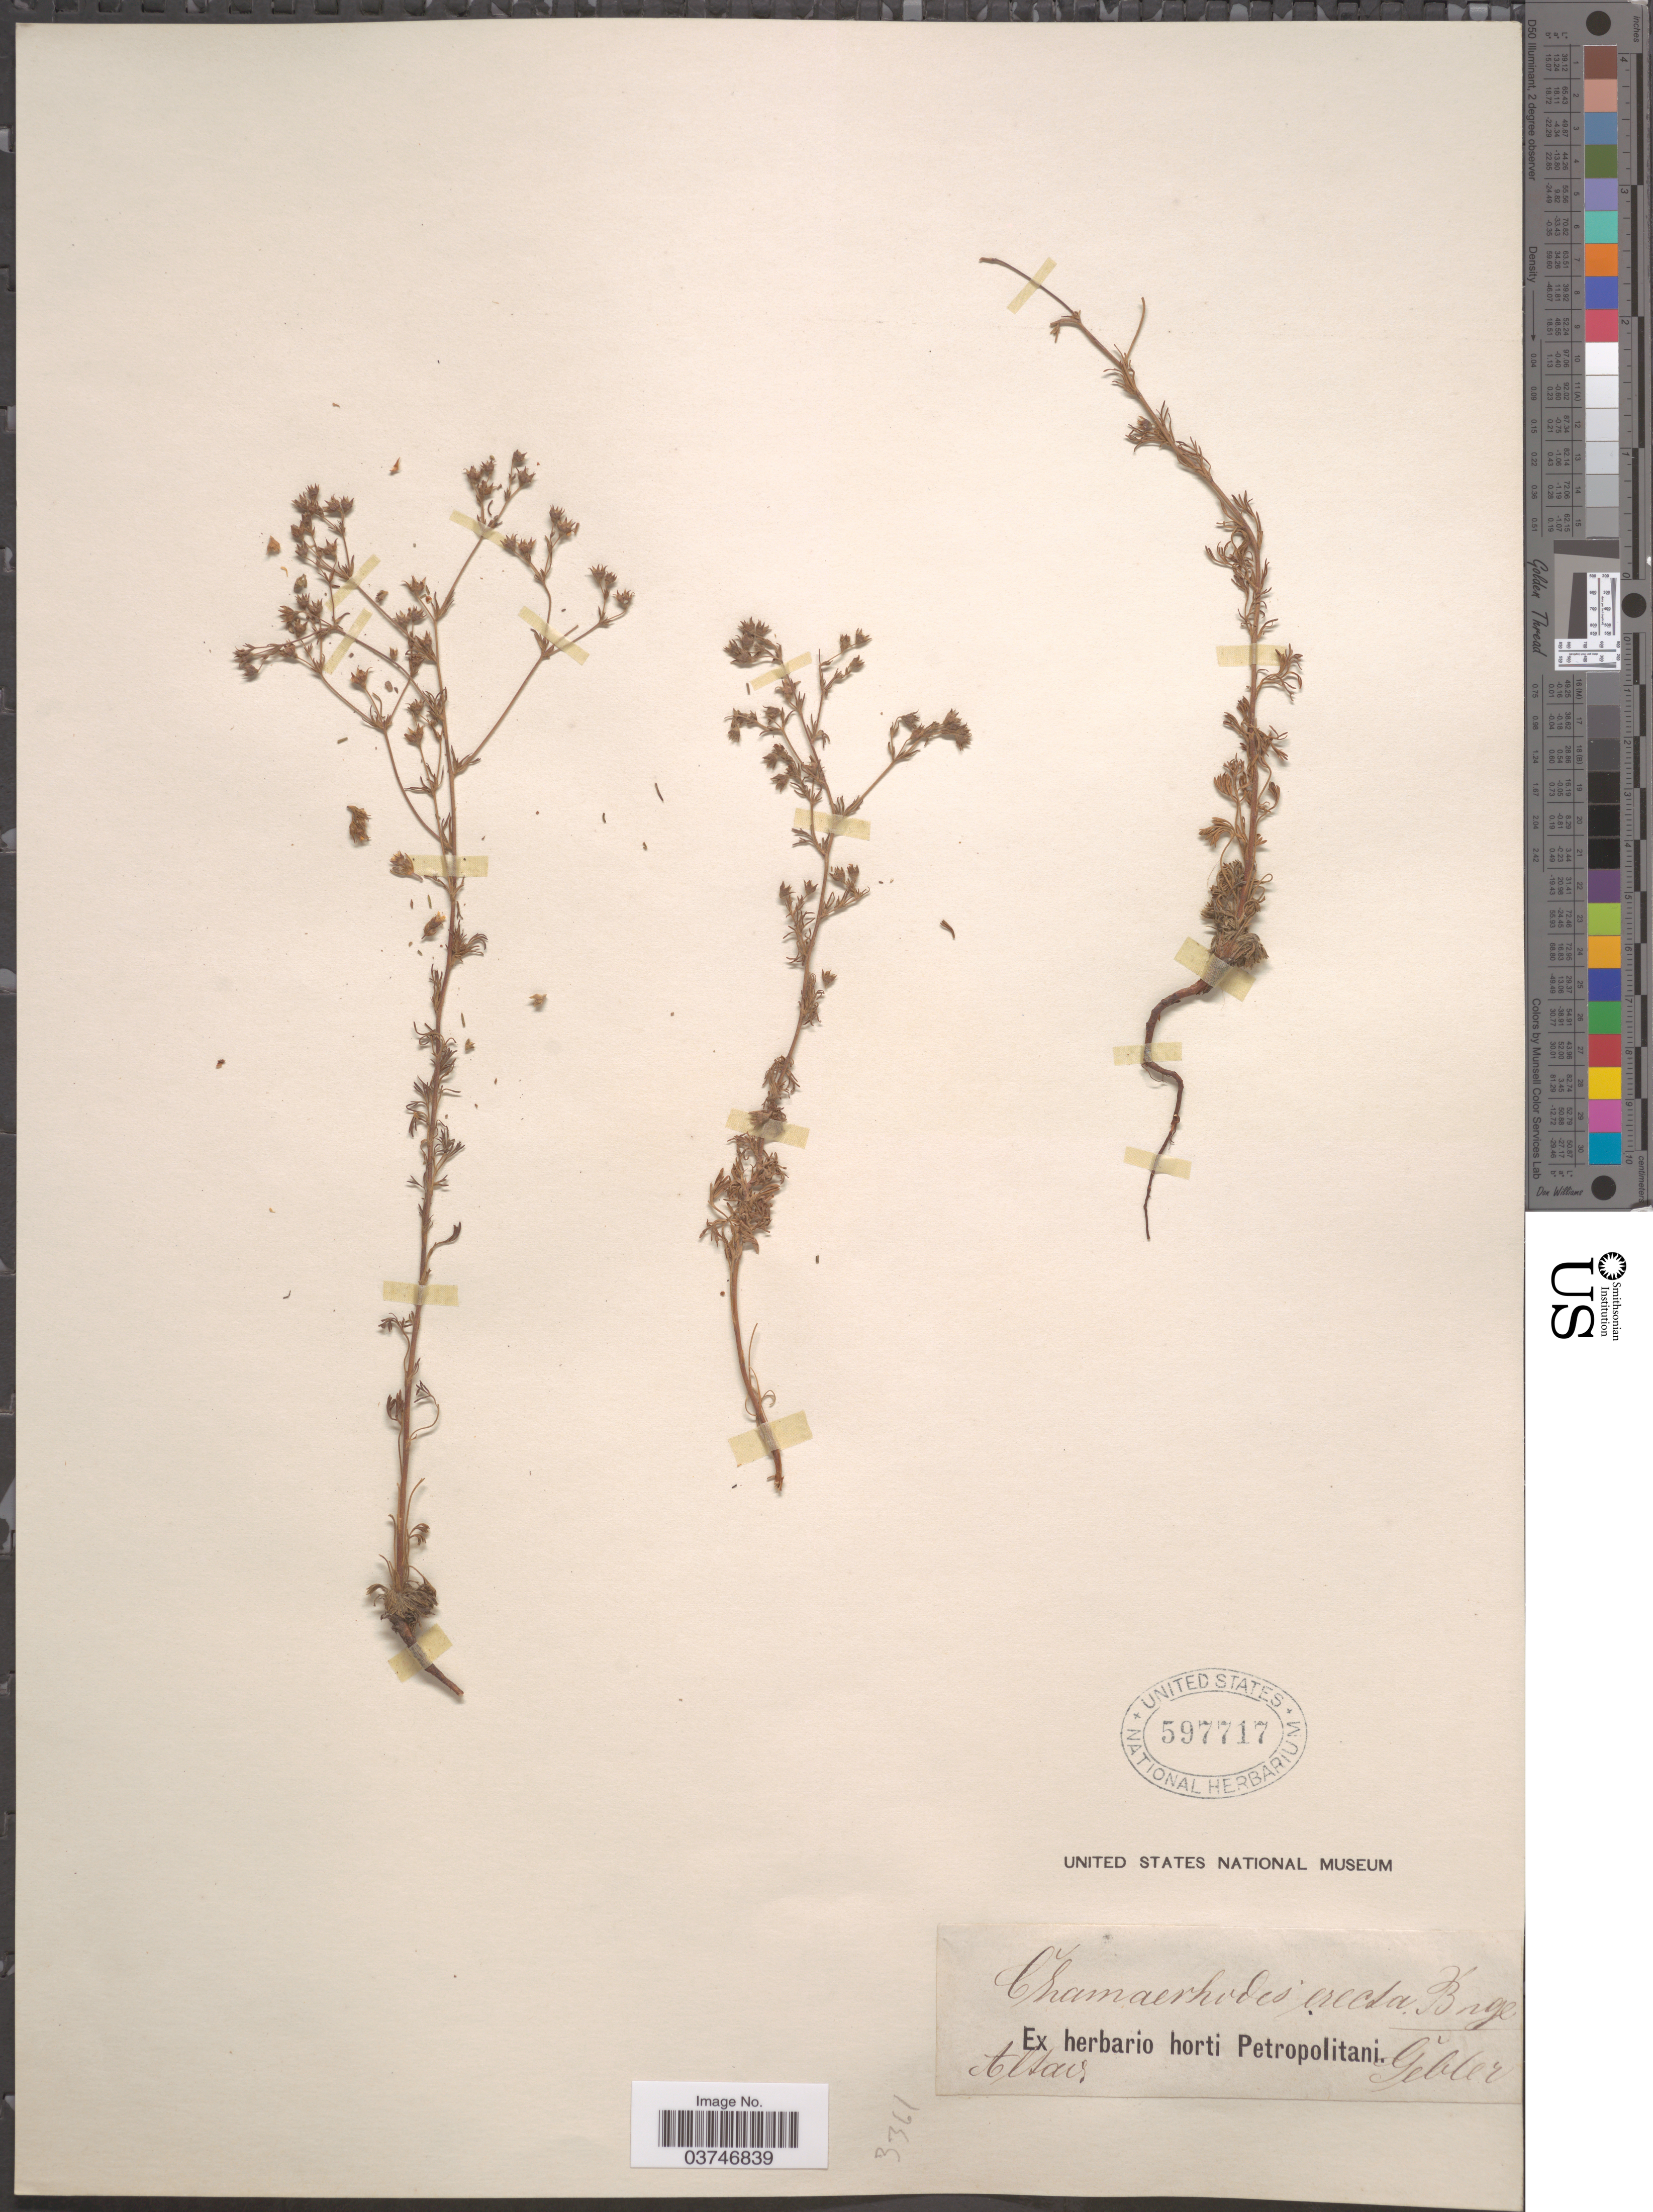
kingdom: Plantae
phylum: Tracheophyta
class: Magnoliopsida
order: Rosales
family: Rosaceae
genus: Chamaerhodos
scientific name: Chamaerhodos erecta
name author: (L.) Bunge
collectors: Gebler, --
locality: Altai.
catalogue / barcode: US 597717